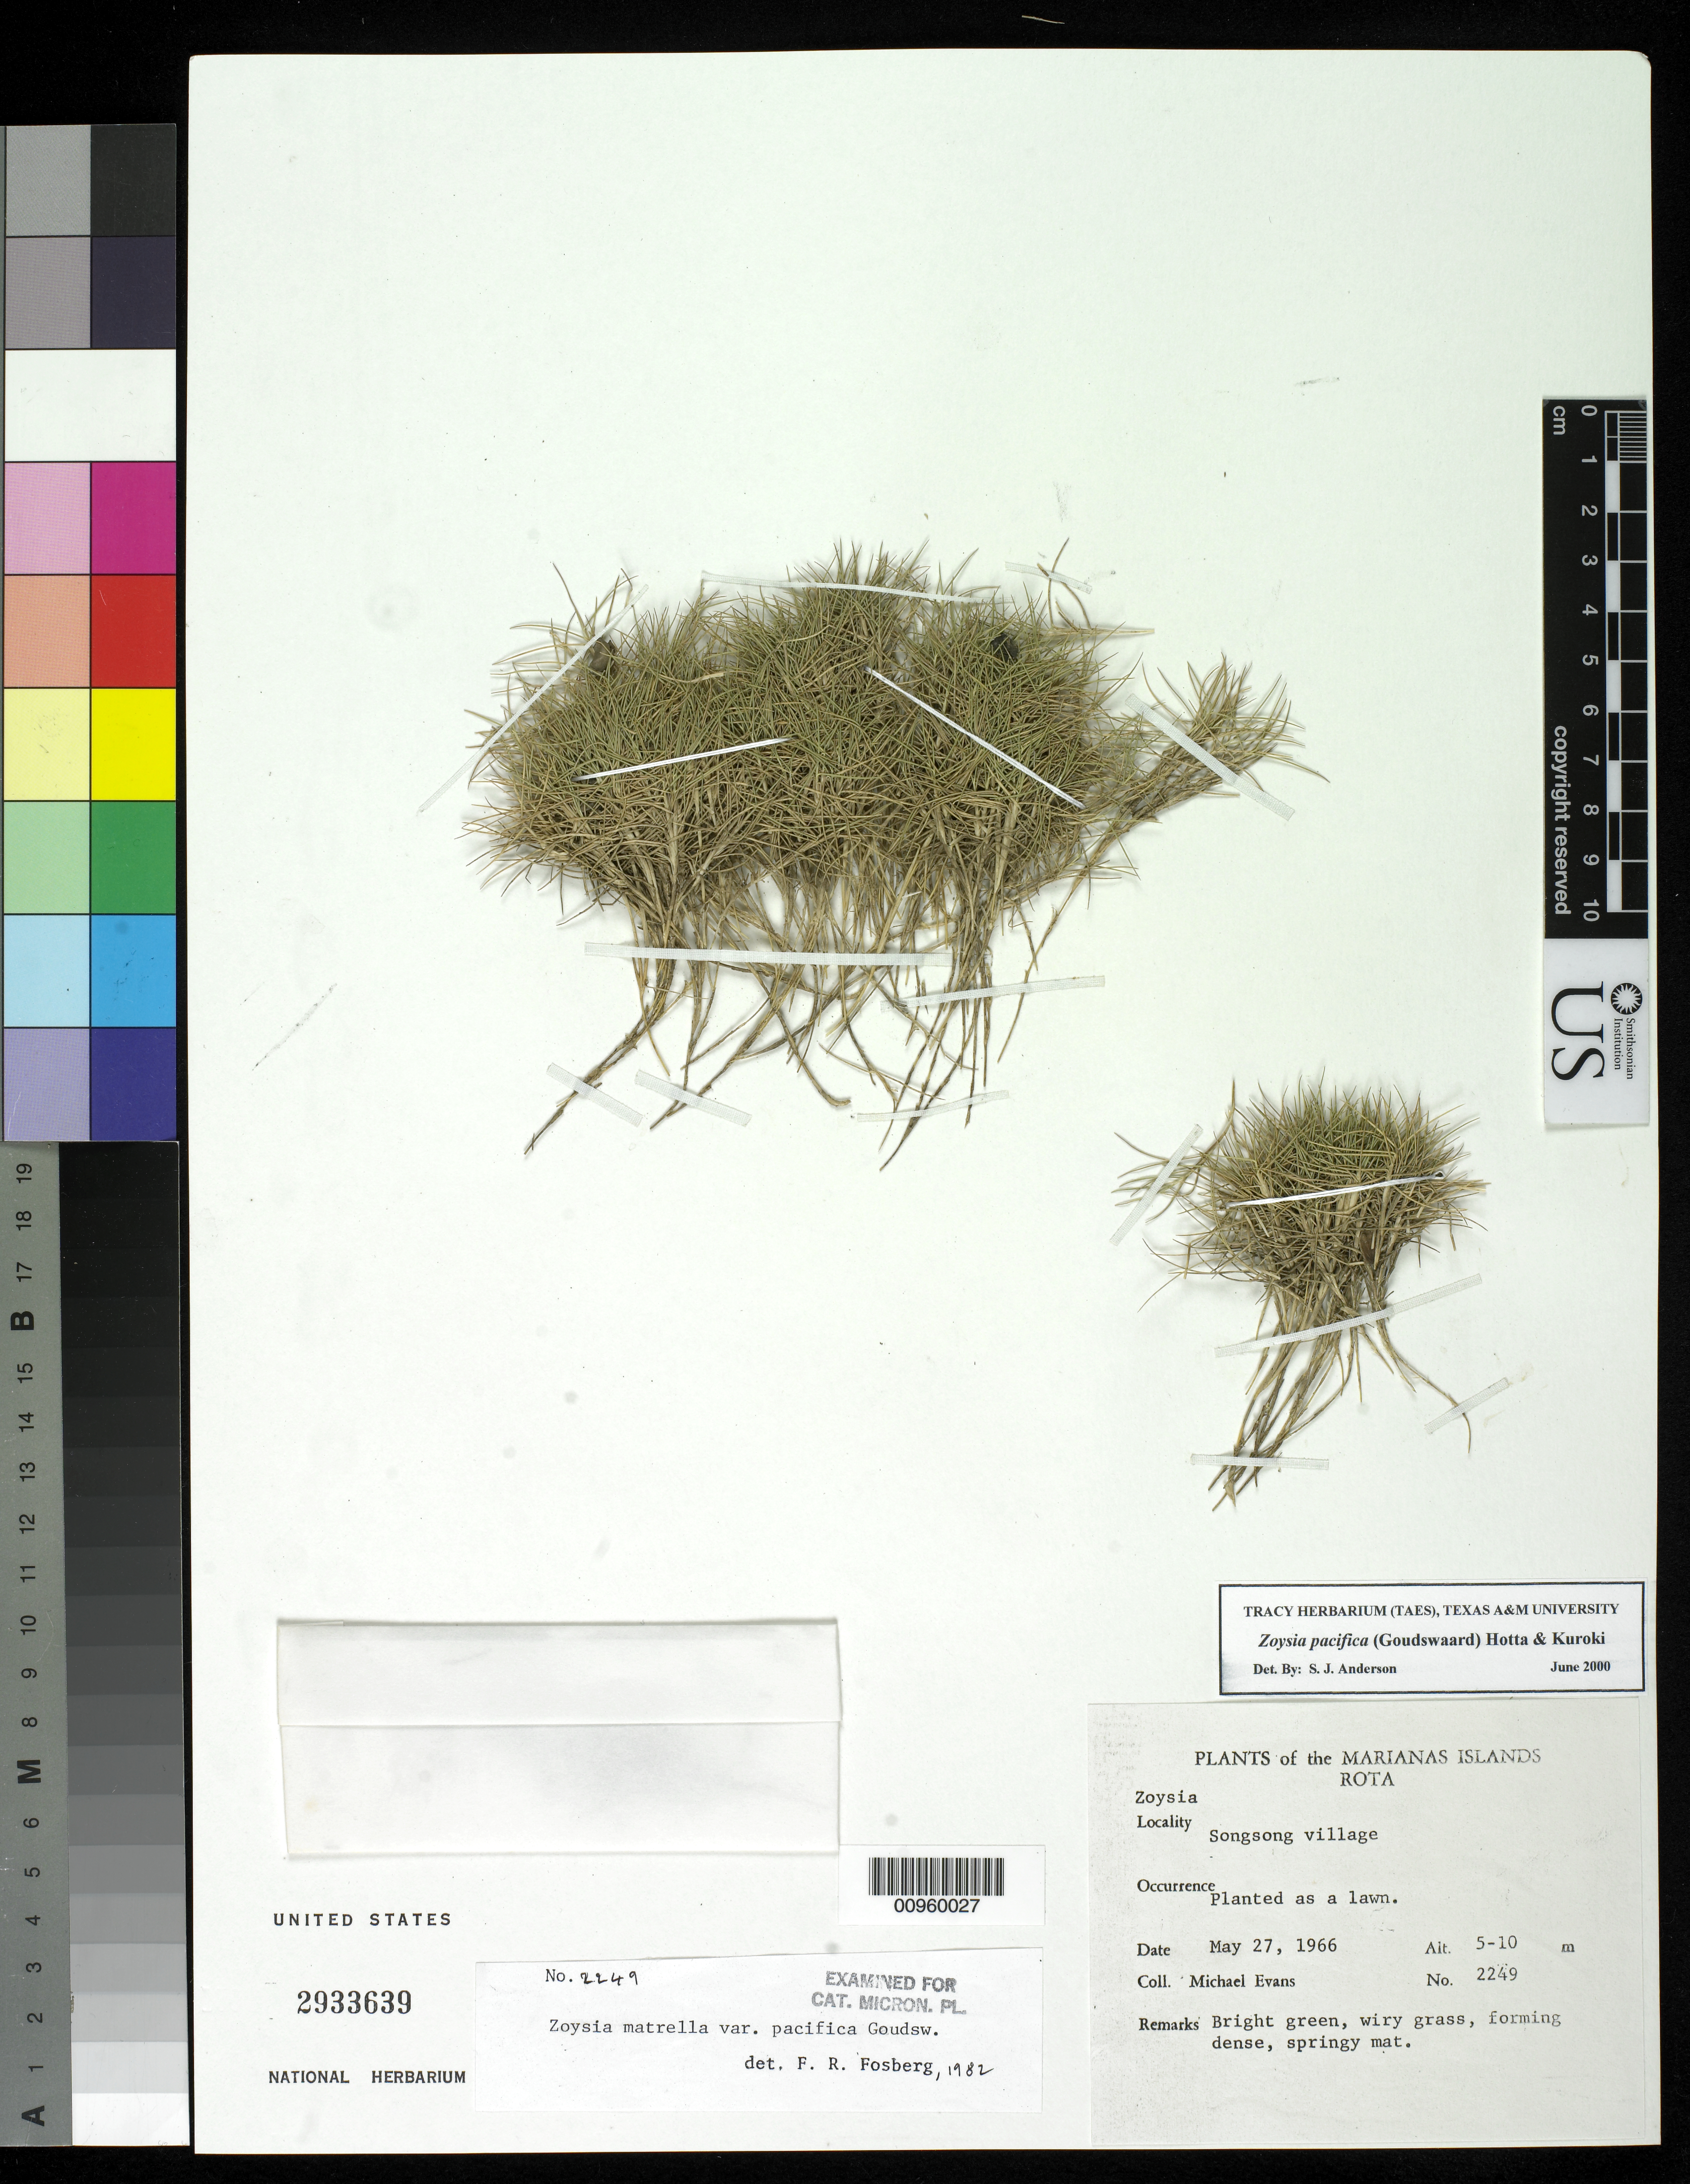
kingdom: Plantae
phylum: Tracheophyta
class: Liliopsida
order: Poales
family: Poaceae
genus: Zoysia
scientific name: Zoysia pacifica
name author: (Goudswaard) M. Hotta & Kuroki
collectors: M. Evans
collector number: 2249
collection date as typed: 27 May 1966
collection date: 1966-05-27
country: Northern Mariana Islands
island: Rota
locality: Songsong village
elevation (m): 5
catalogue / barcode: US 2933639